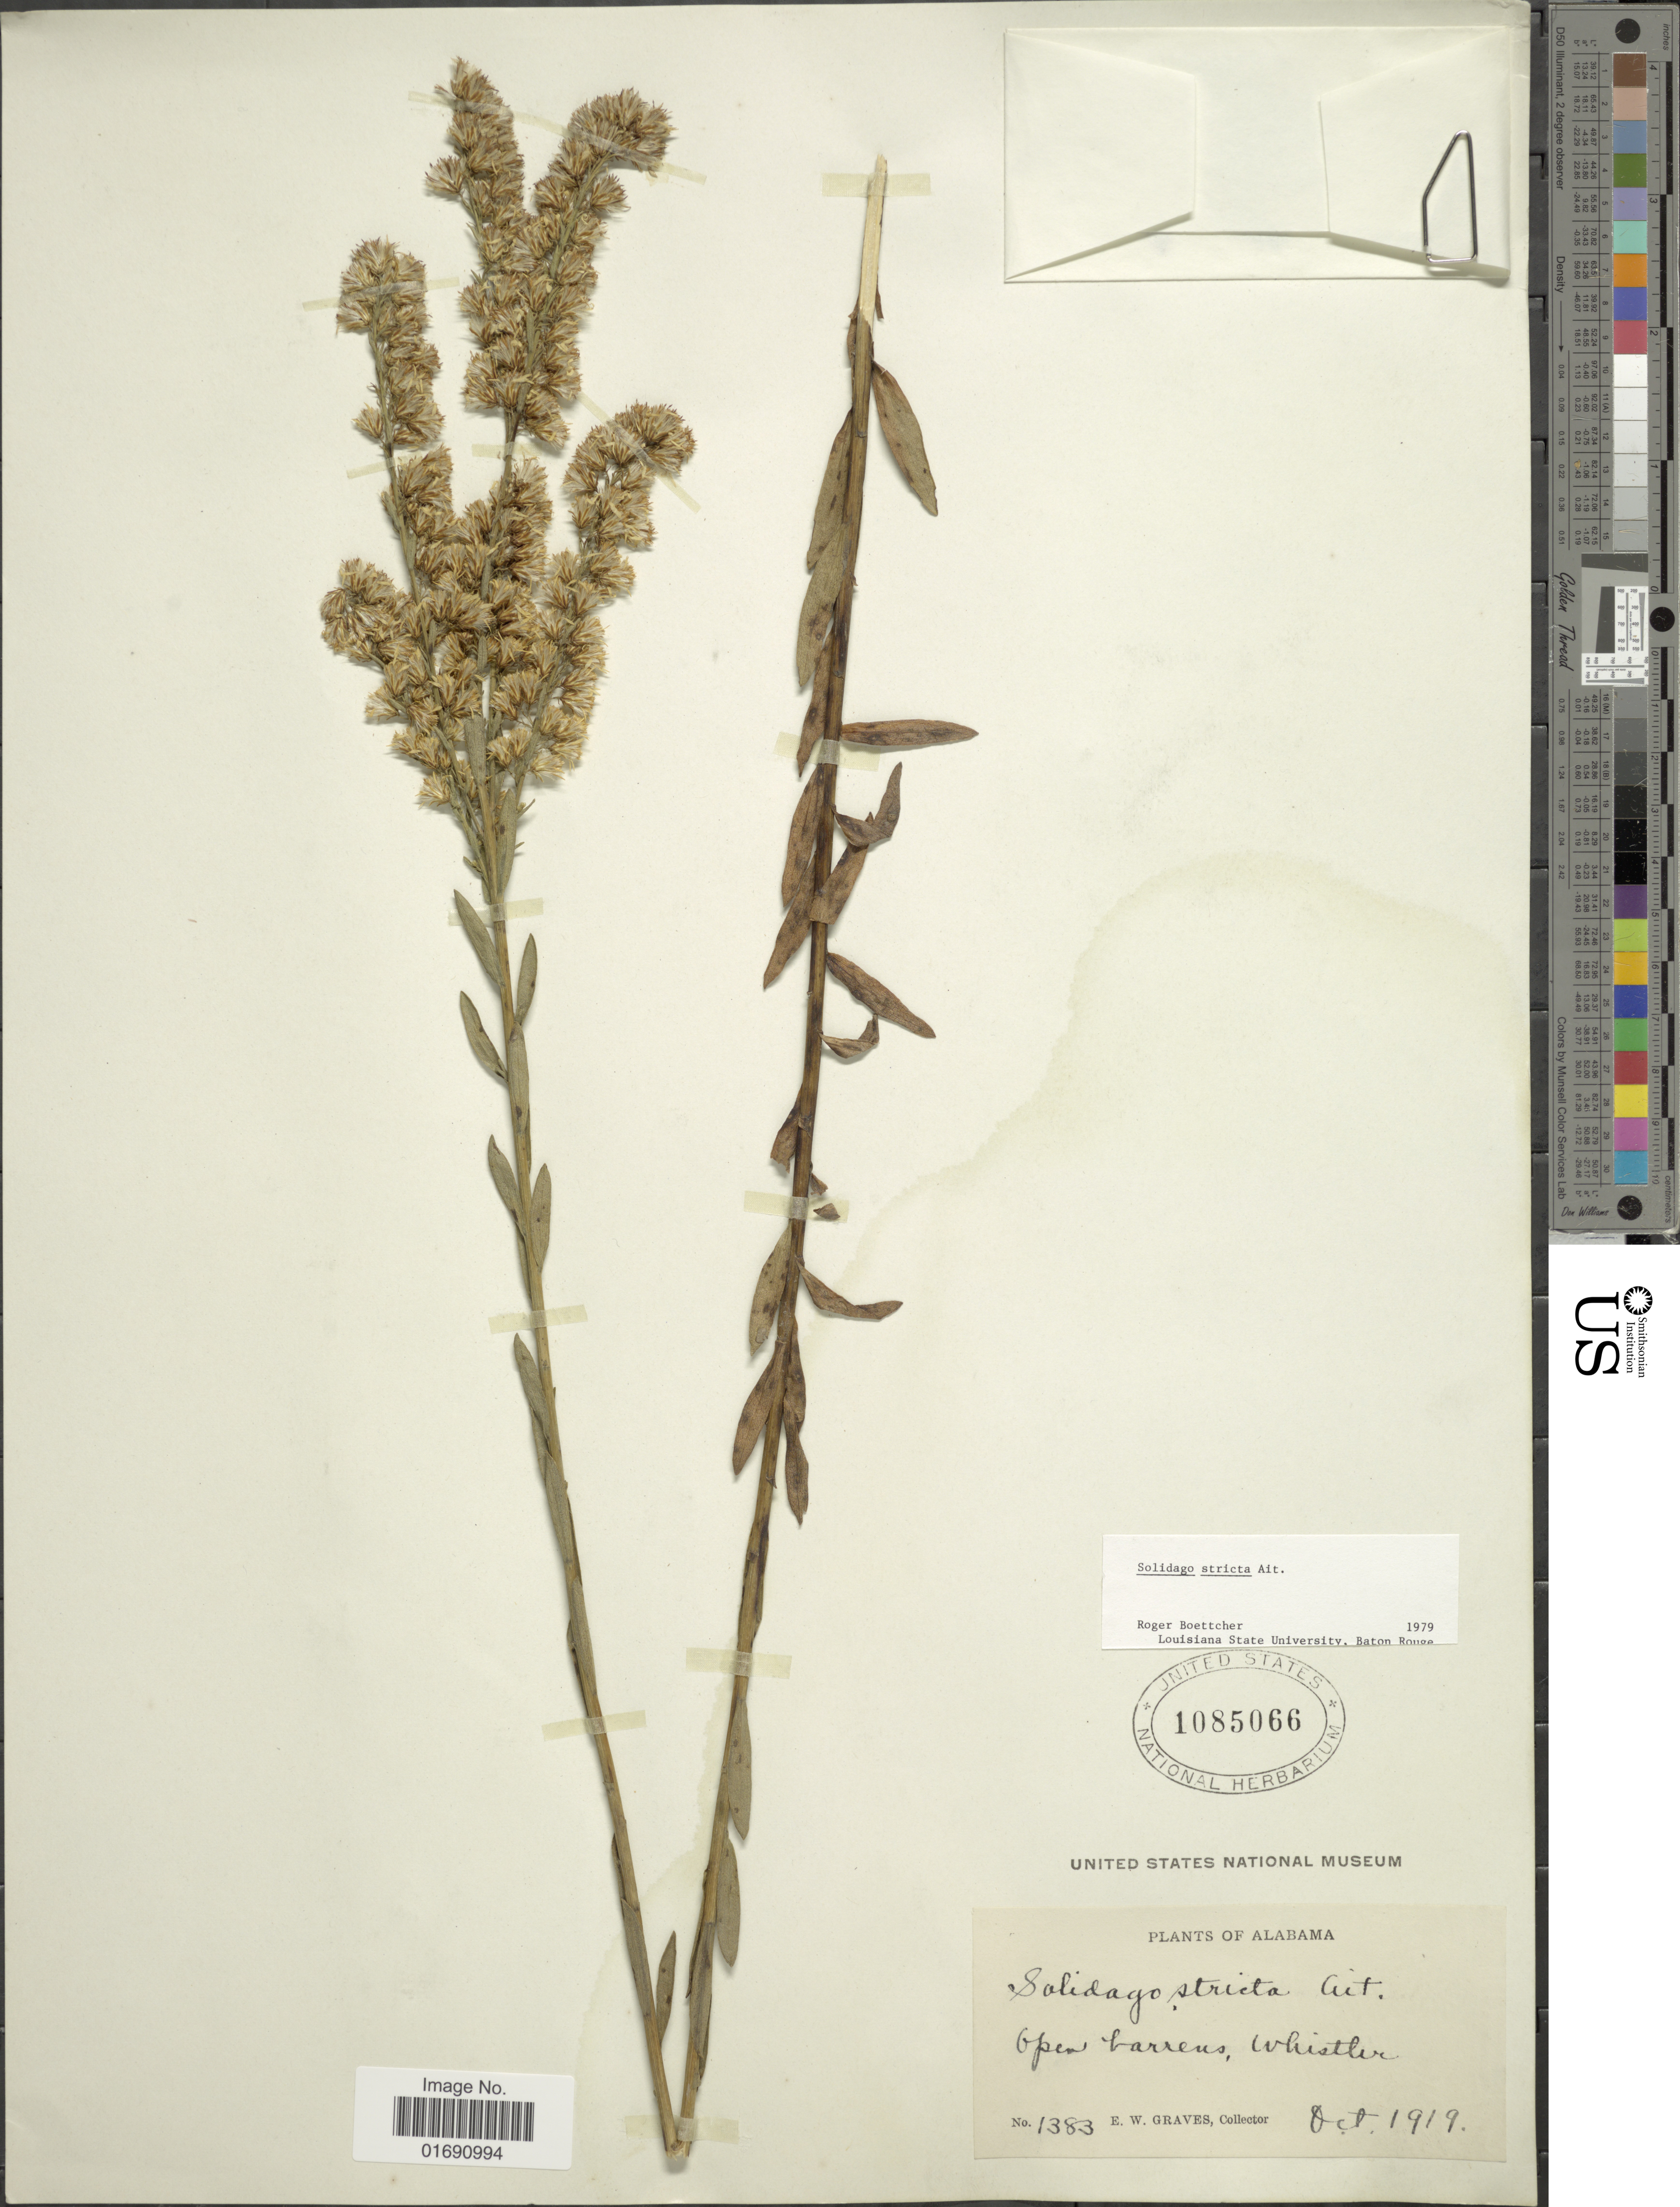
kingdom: Plantae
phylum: Tracheophyta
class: Magnoliopsida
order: Asterales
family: Asteraceae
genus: Solidago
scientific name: Solidago stricta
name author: Aiton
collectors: E. Graves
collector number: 1383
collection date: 1919-10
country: United States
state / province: Alabama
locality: Open barrens, Whistler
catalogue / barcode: US 1085066